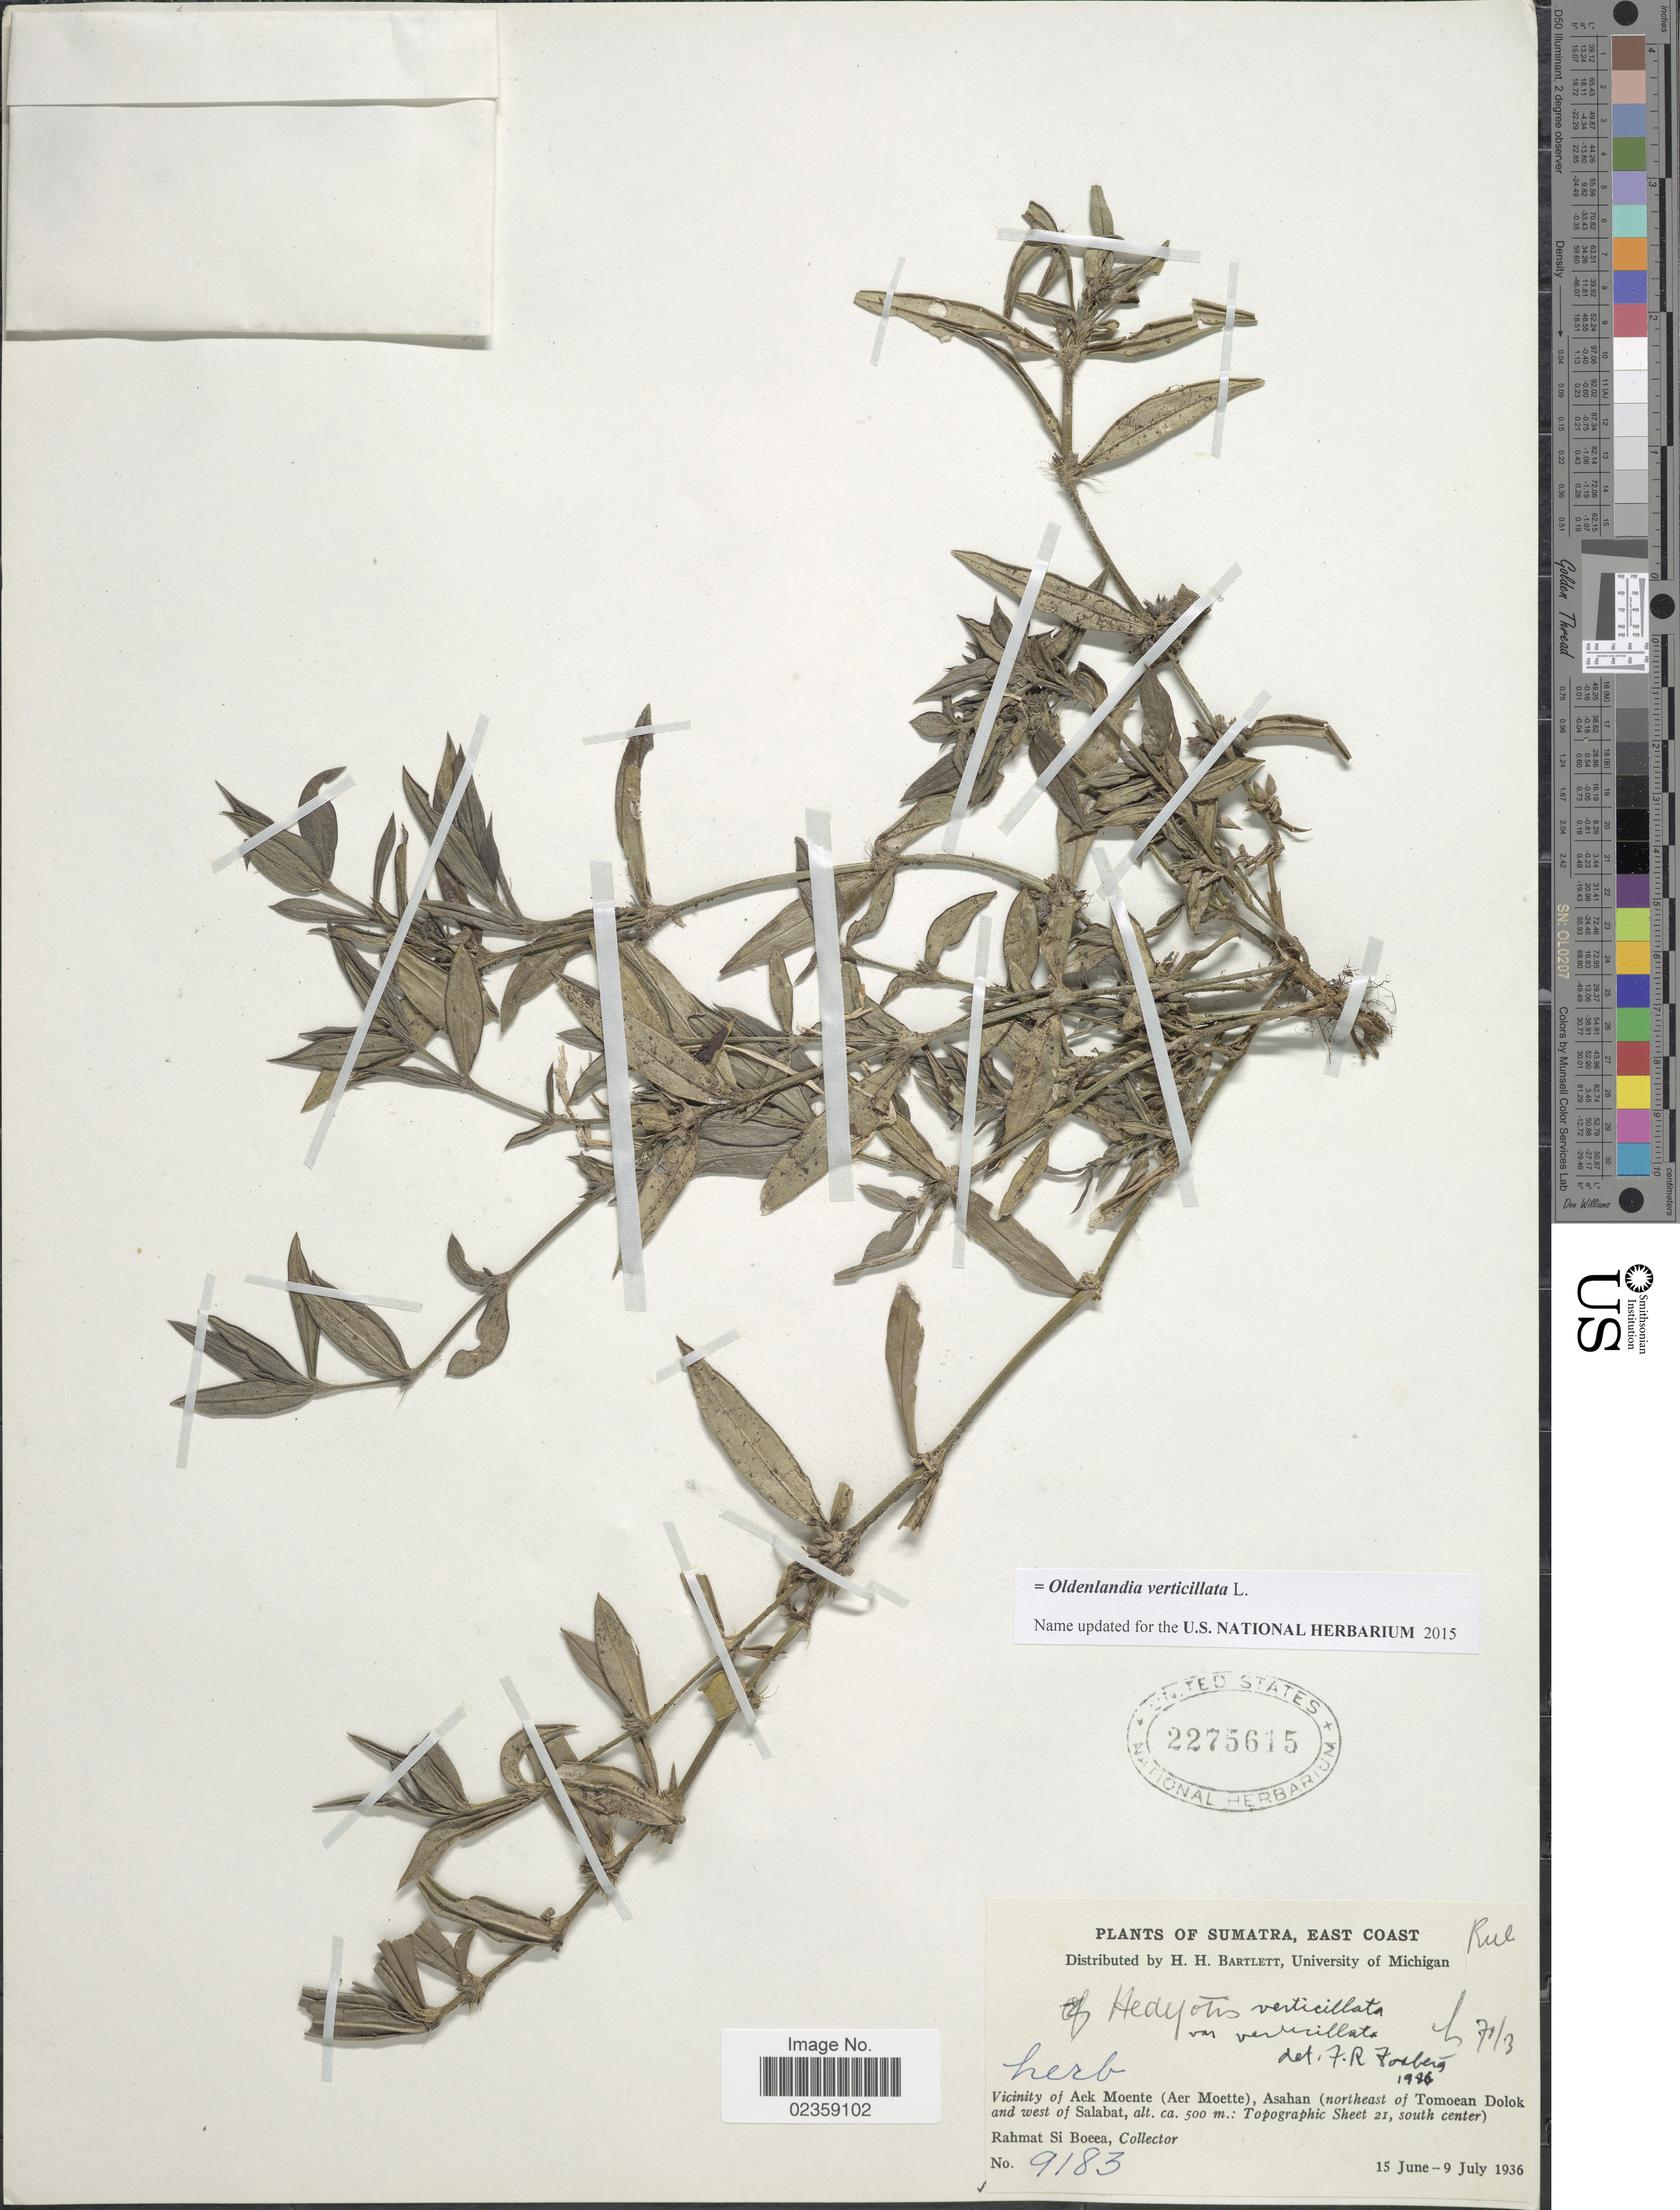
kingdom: Plantae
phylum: Tracheophyta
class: Magnoliopsida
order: Gentianales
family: Rubiaceae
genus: Oldenlandia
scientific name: Oldenlandia verticillata var. verticillata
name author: L.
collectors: Rahmat Si Boeea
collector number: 9183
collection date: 1936-06-15/1936-07-09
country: Indonesia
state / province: Sumatra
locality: Sumatra, East Coast. Vicinity of Aek Moente (Aer Moette), Asahan (northeast of Tomoean Dolok and west of Salabat: Topographic Sheet 21, south center)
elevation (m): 500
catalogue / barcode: US 2275615